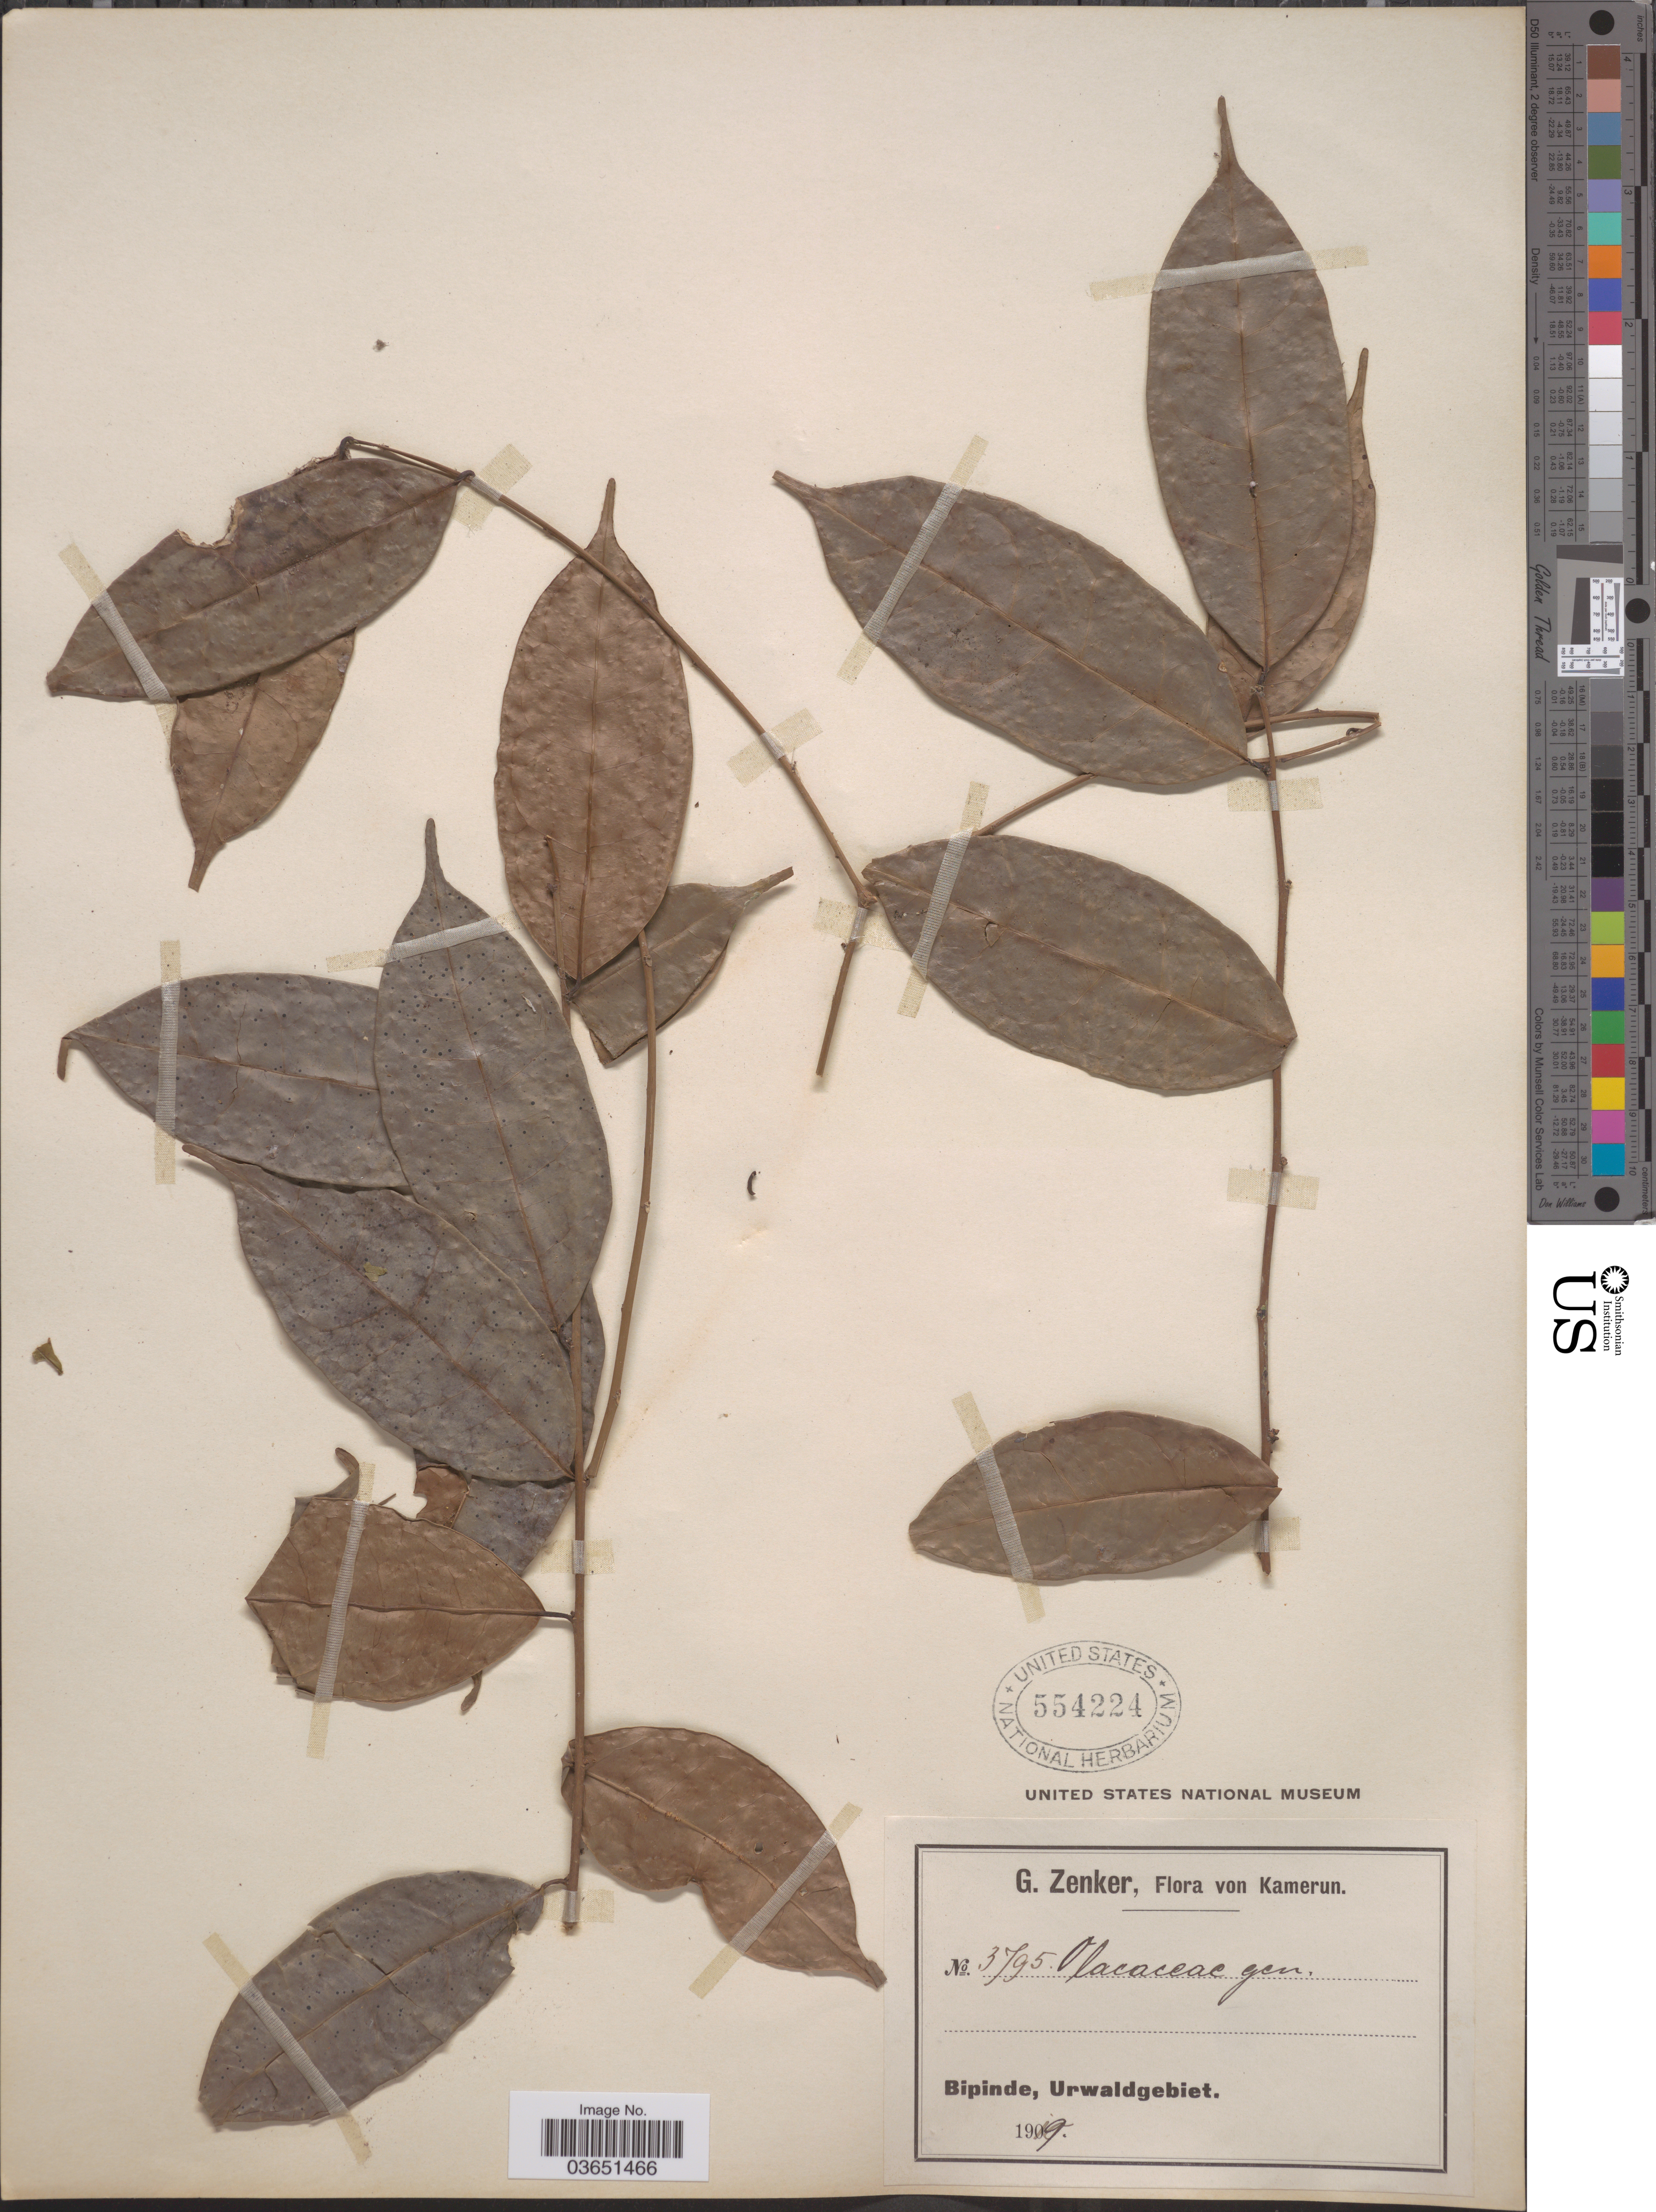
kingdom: Plantae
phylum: Tracheophyta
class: Magnoliopsida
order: Santalales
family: Olacaceae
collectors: G. A. Zenker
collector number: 3795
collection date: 1919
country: Cameroon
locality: Kamerun. Bipinde, Urwaldgebiet.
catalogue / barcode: US 554224